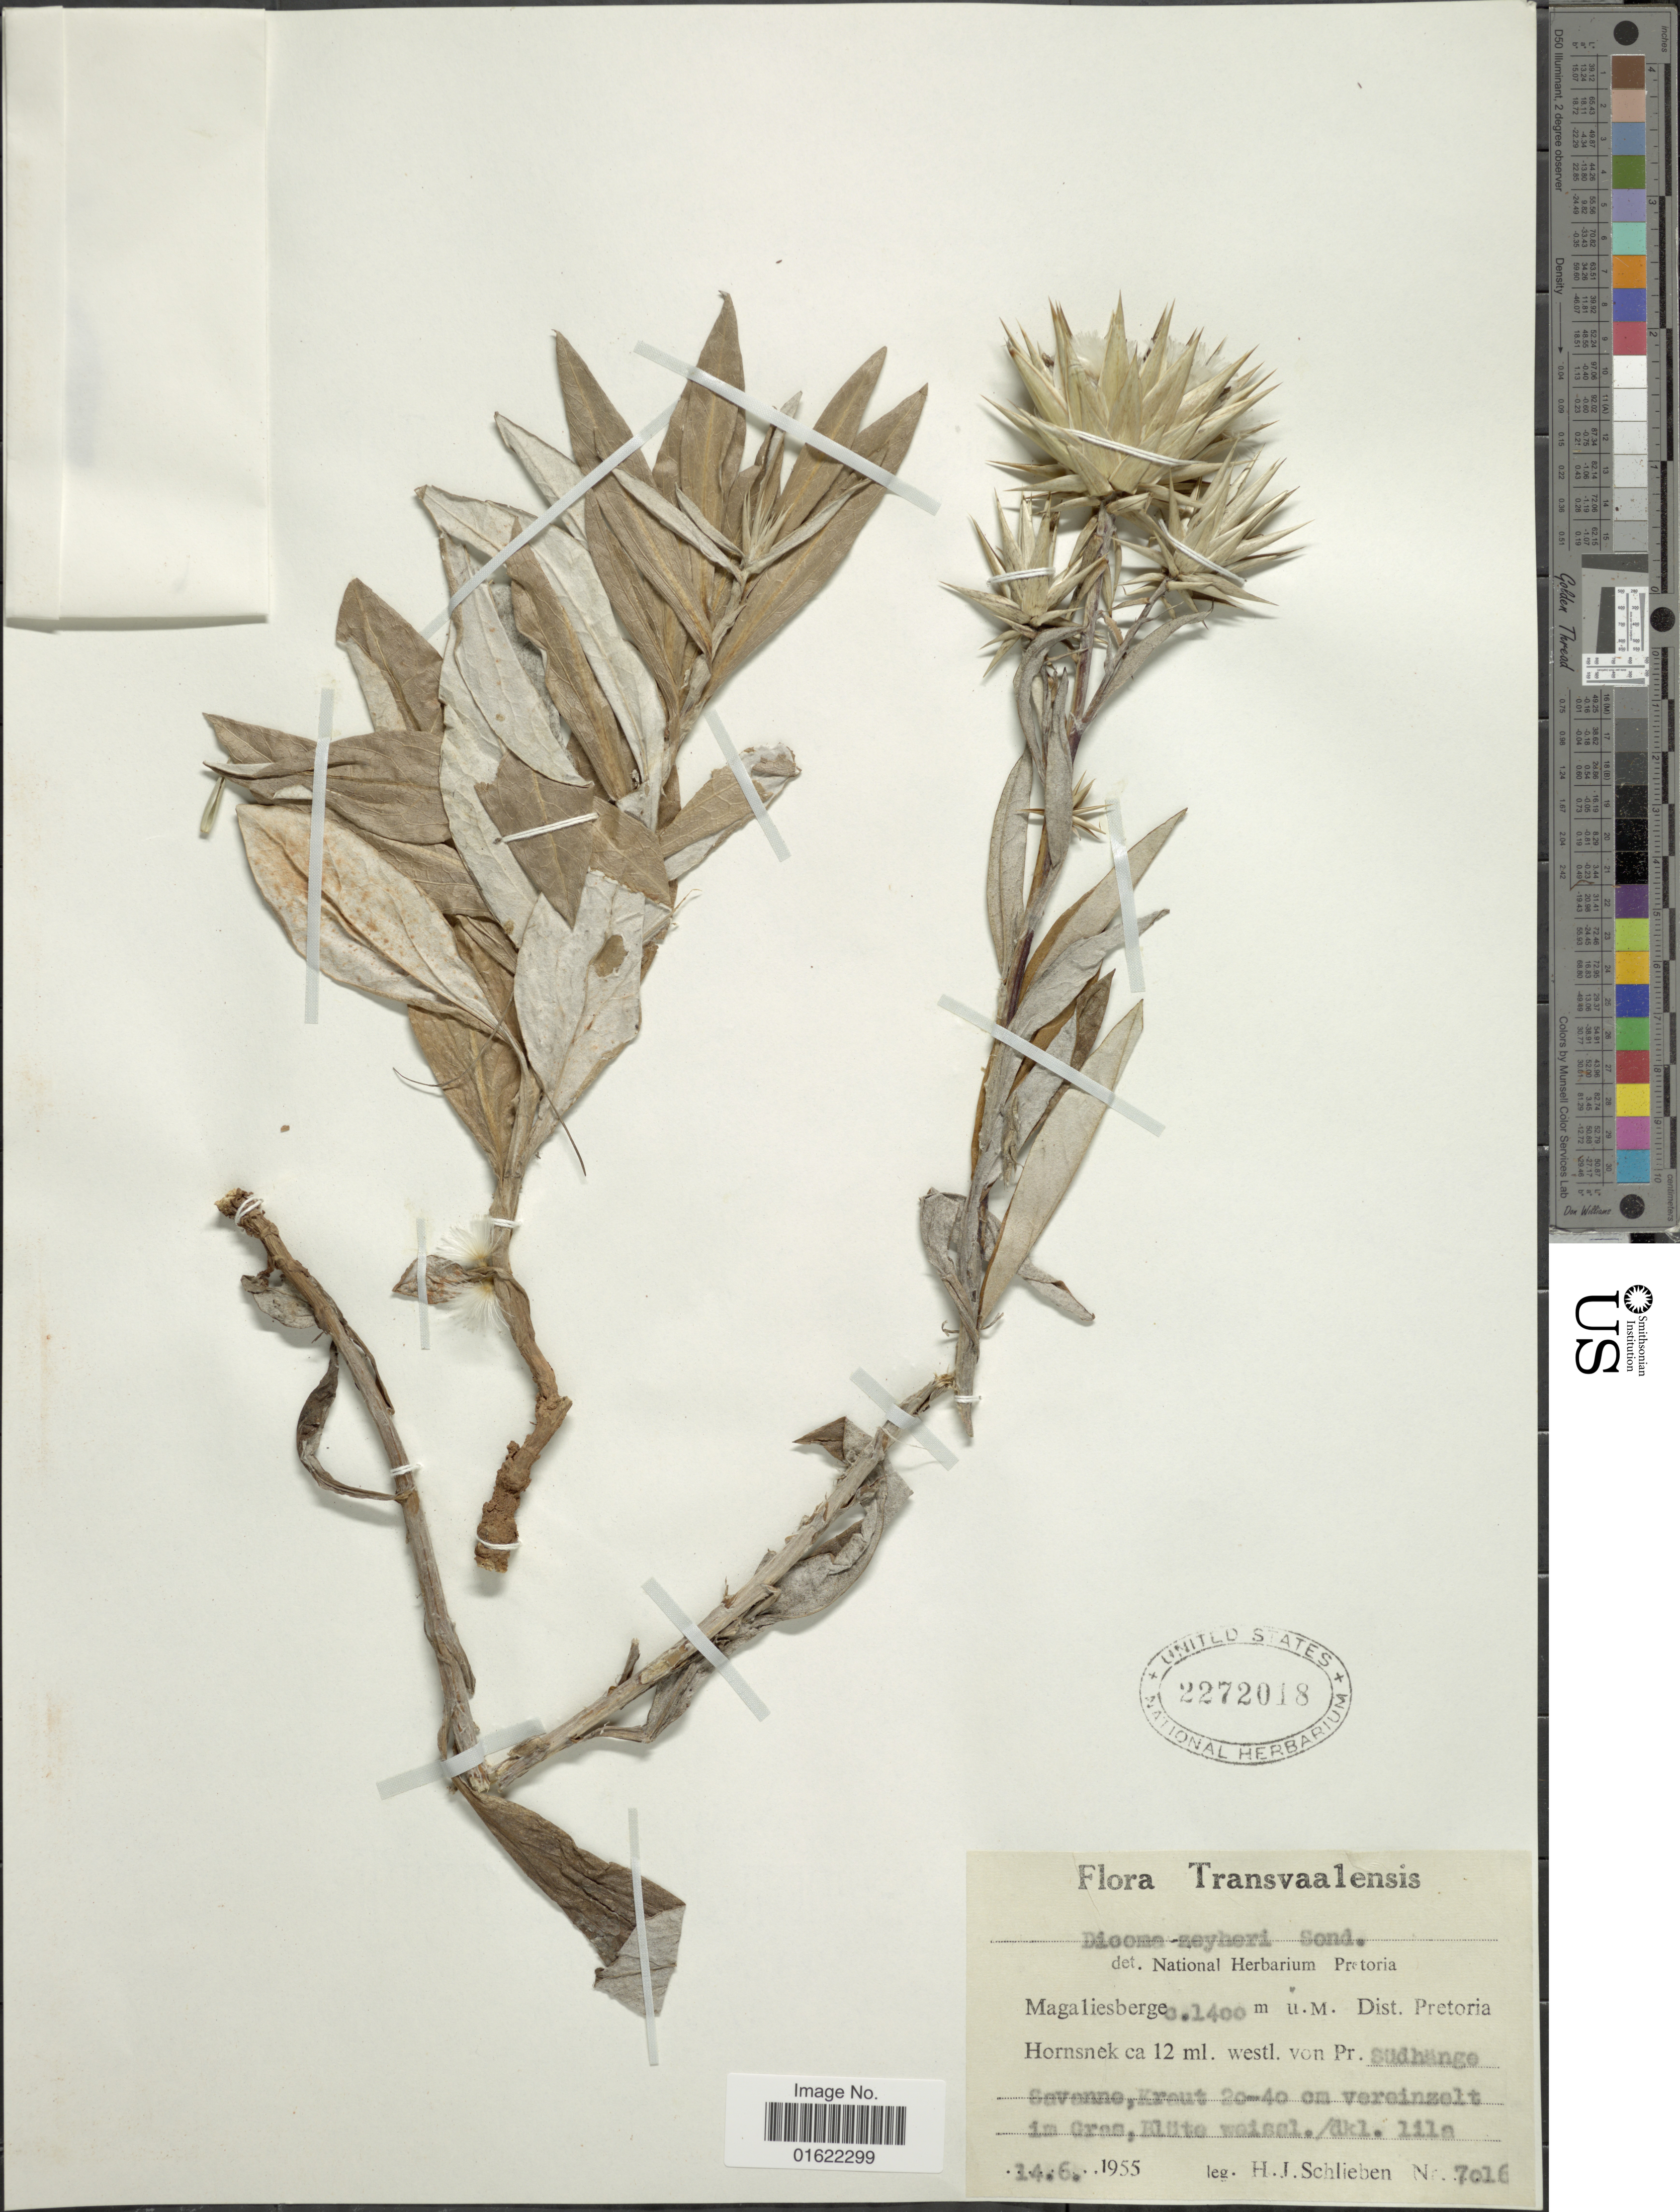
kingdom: Plantae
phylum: Tracheophyta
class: Magnoliopsida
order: Asterales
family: Asteraceae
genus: Macledium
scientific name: Macledium zeyheri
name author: (Sond.) S. Ortiz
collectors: H. J. Schlieben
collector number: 7016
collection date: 1955-06-14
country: South Africa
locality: Transvaalensis, Magaliesberge. Dist Pretoria Hornsnek 12 ml. westl. von Pr. Sudhange Savanne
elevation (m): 1400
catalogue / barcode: US 2272018